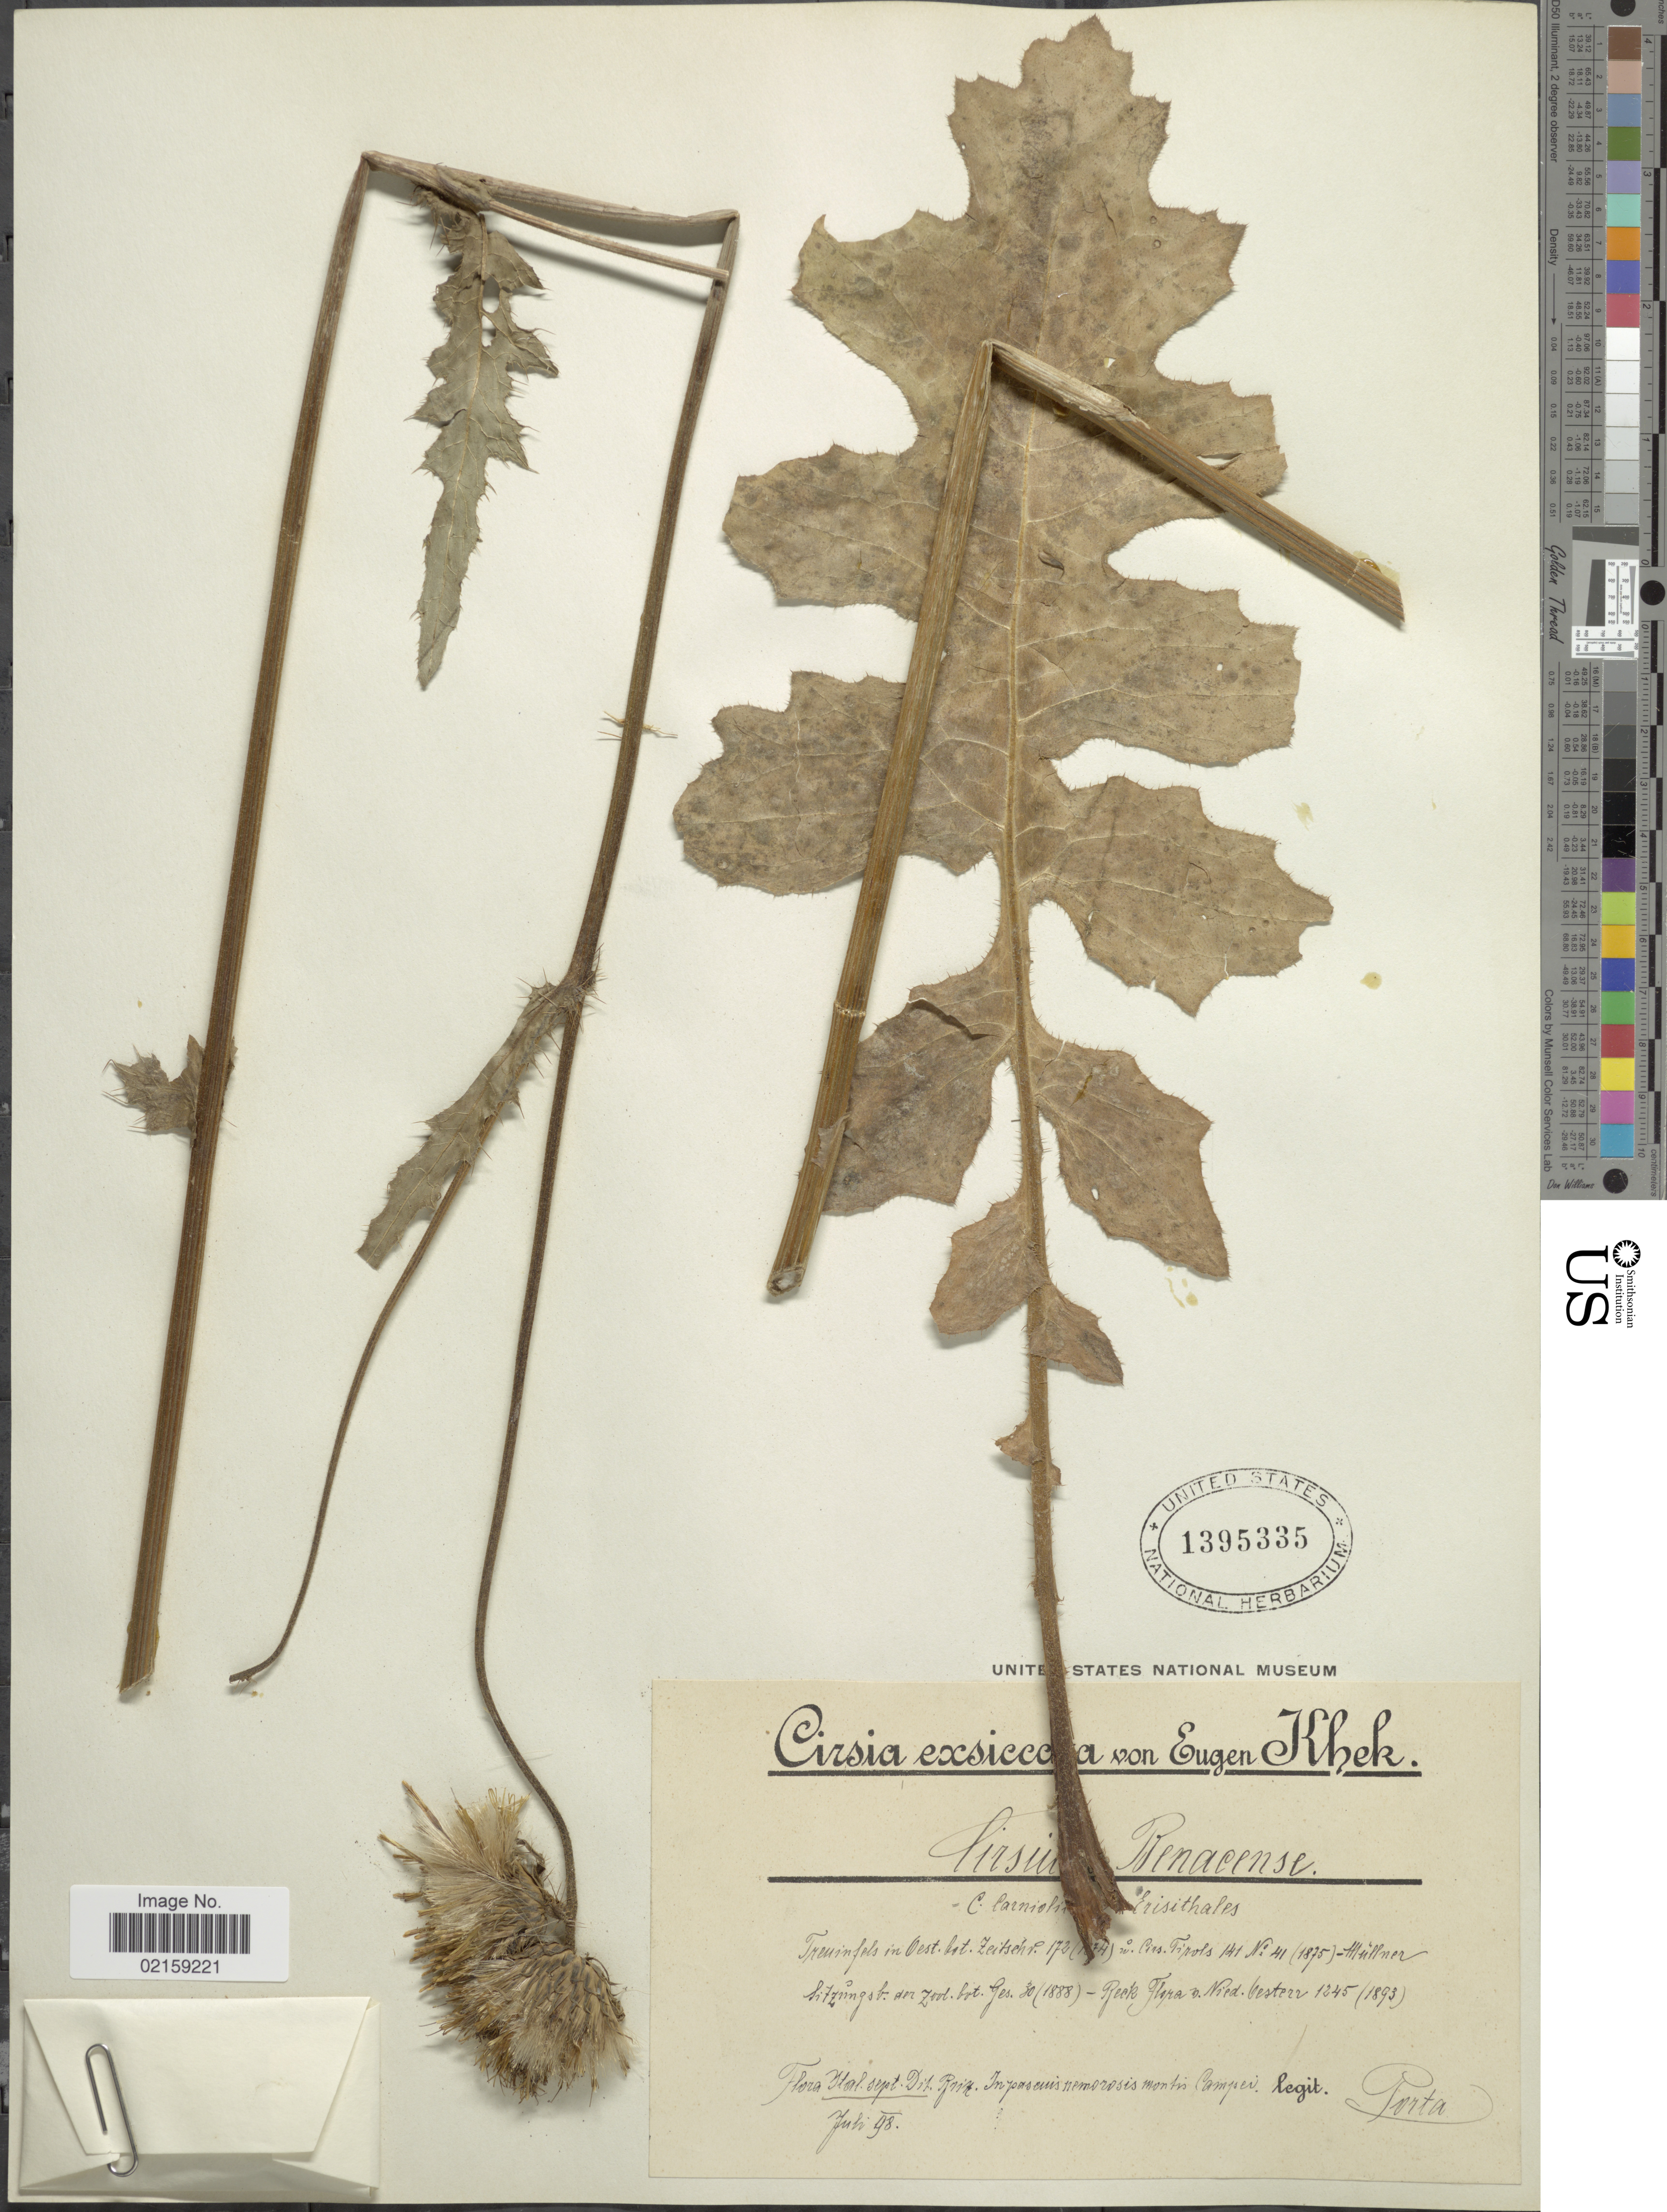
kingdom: Plantae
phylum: Tracheophyta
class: Magnoliopsida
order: Asterales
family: Asteraceae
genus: Cirsium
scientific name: Cirsium benacense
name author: Treuinf.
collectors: P. Porta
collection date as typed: Transcribed d/m/y: /7/98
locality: Flora Ital. sept. Dit. Ruiz. In pascuis nemorosis montis Camper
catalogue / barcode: US 1395335